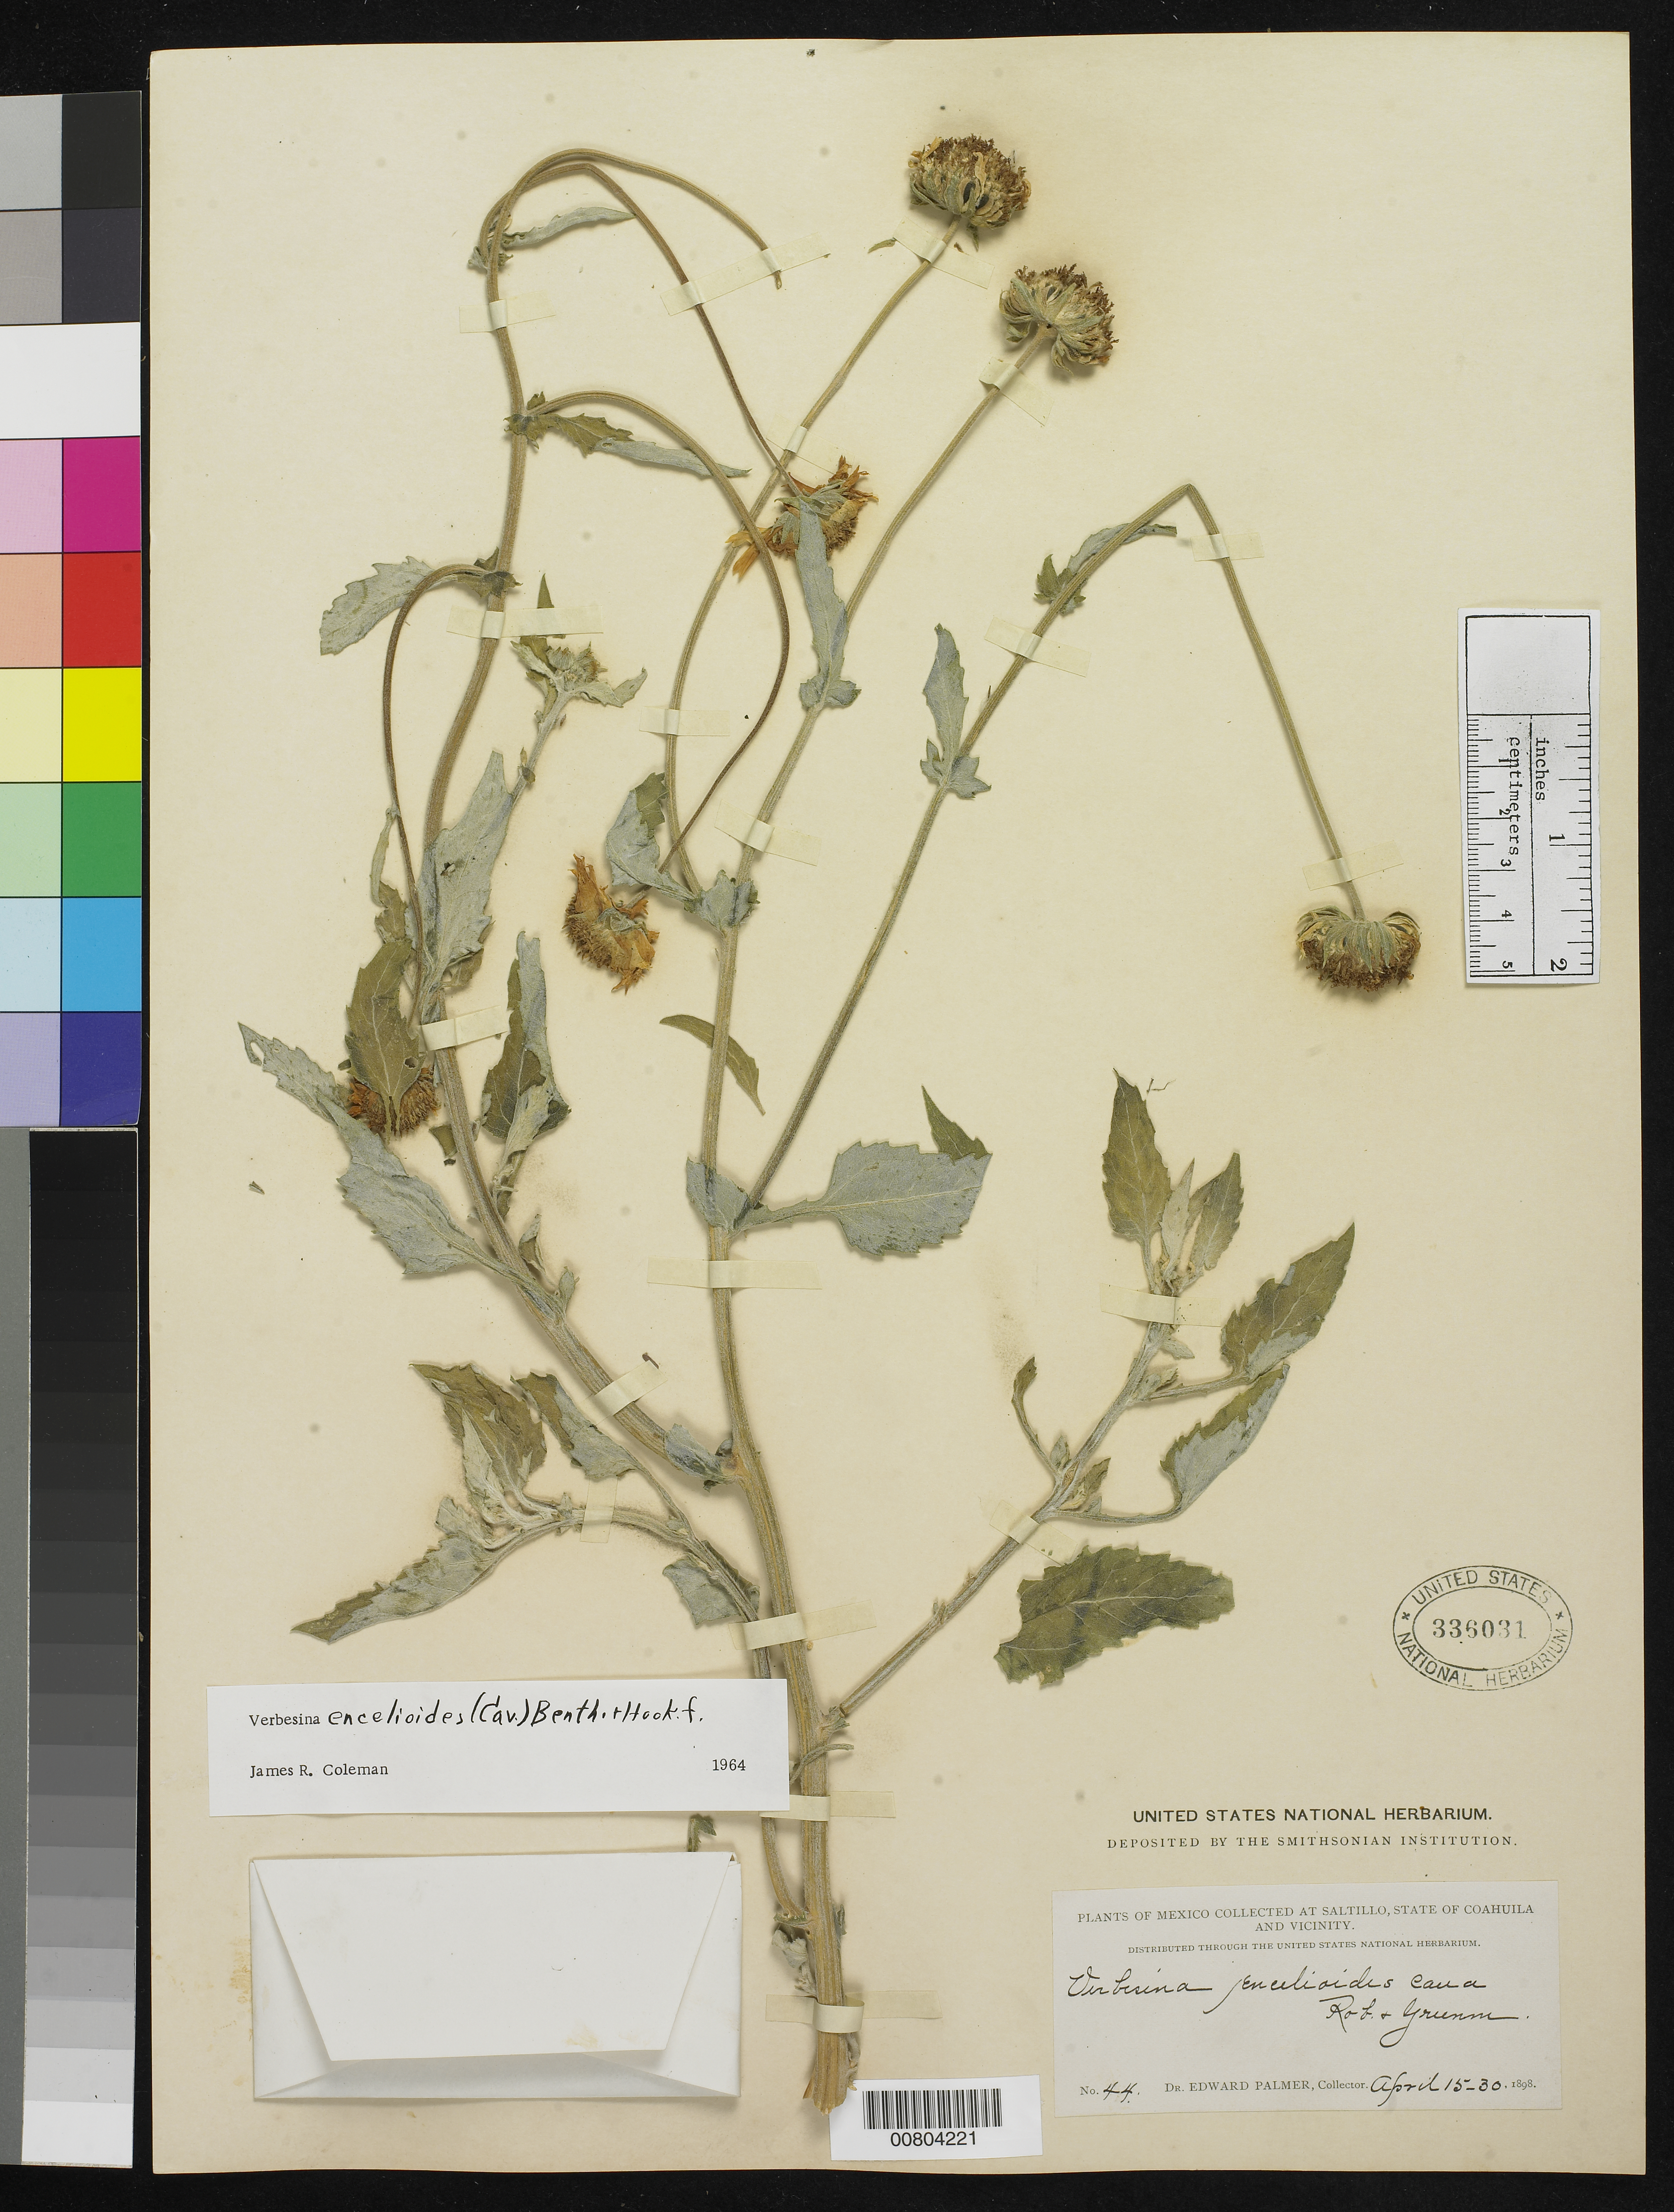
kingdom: Plantae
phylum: Tracheophyta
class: Magnoliopsida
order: Asterales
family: Asteraceae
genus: Verbesina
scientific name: Verbesina encelioides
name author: (Cav.) Benth. & Hook. ex A. Gray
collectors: E. Palmer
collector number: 44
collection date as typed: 15 Apr 1898 to 30 Apr 1898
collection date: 1898-04-15/1898-04-30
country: Mexico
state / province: Coahuila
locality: Saltillo, Coahuila and vicinity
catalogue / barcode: US 142590